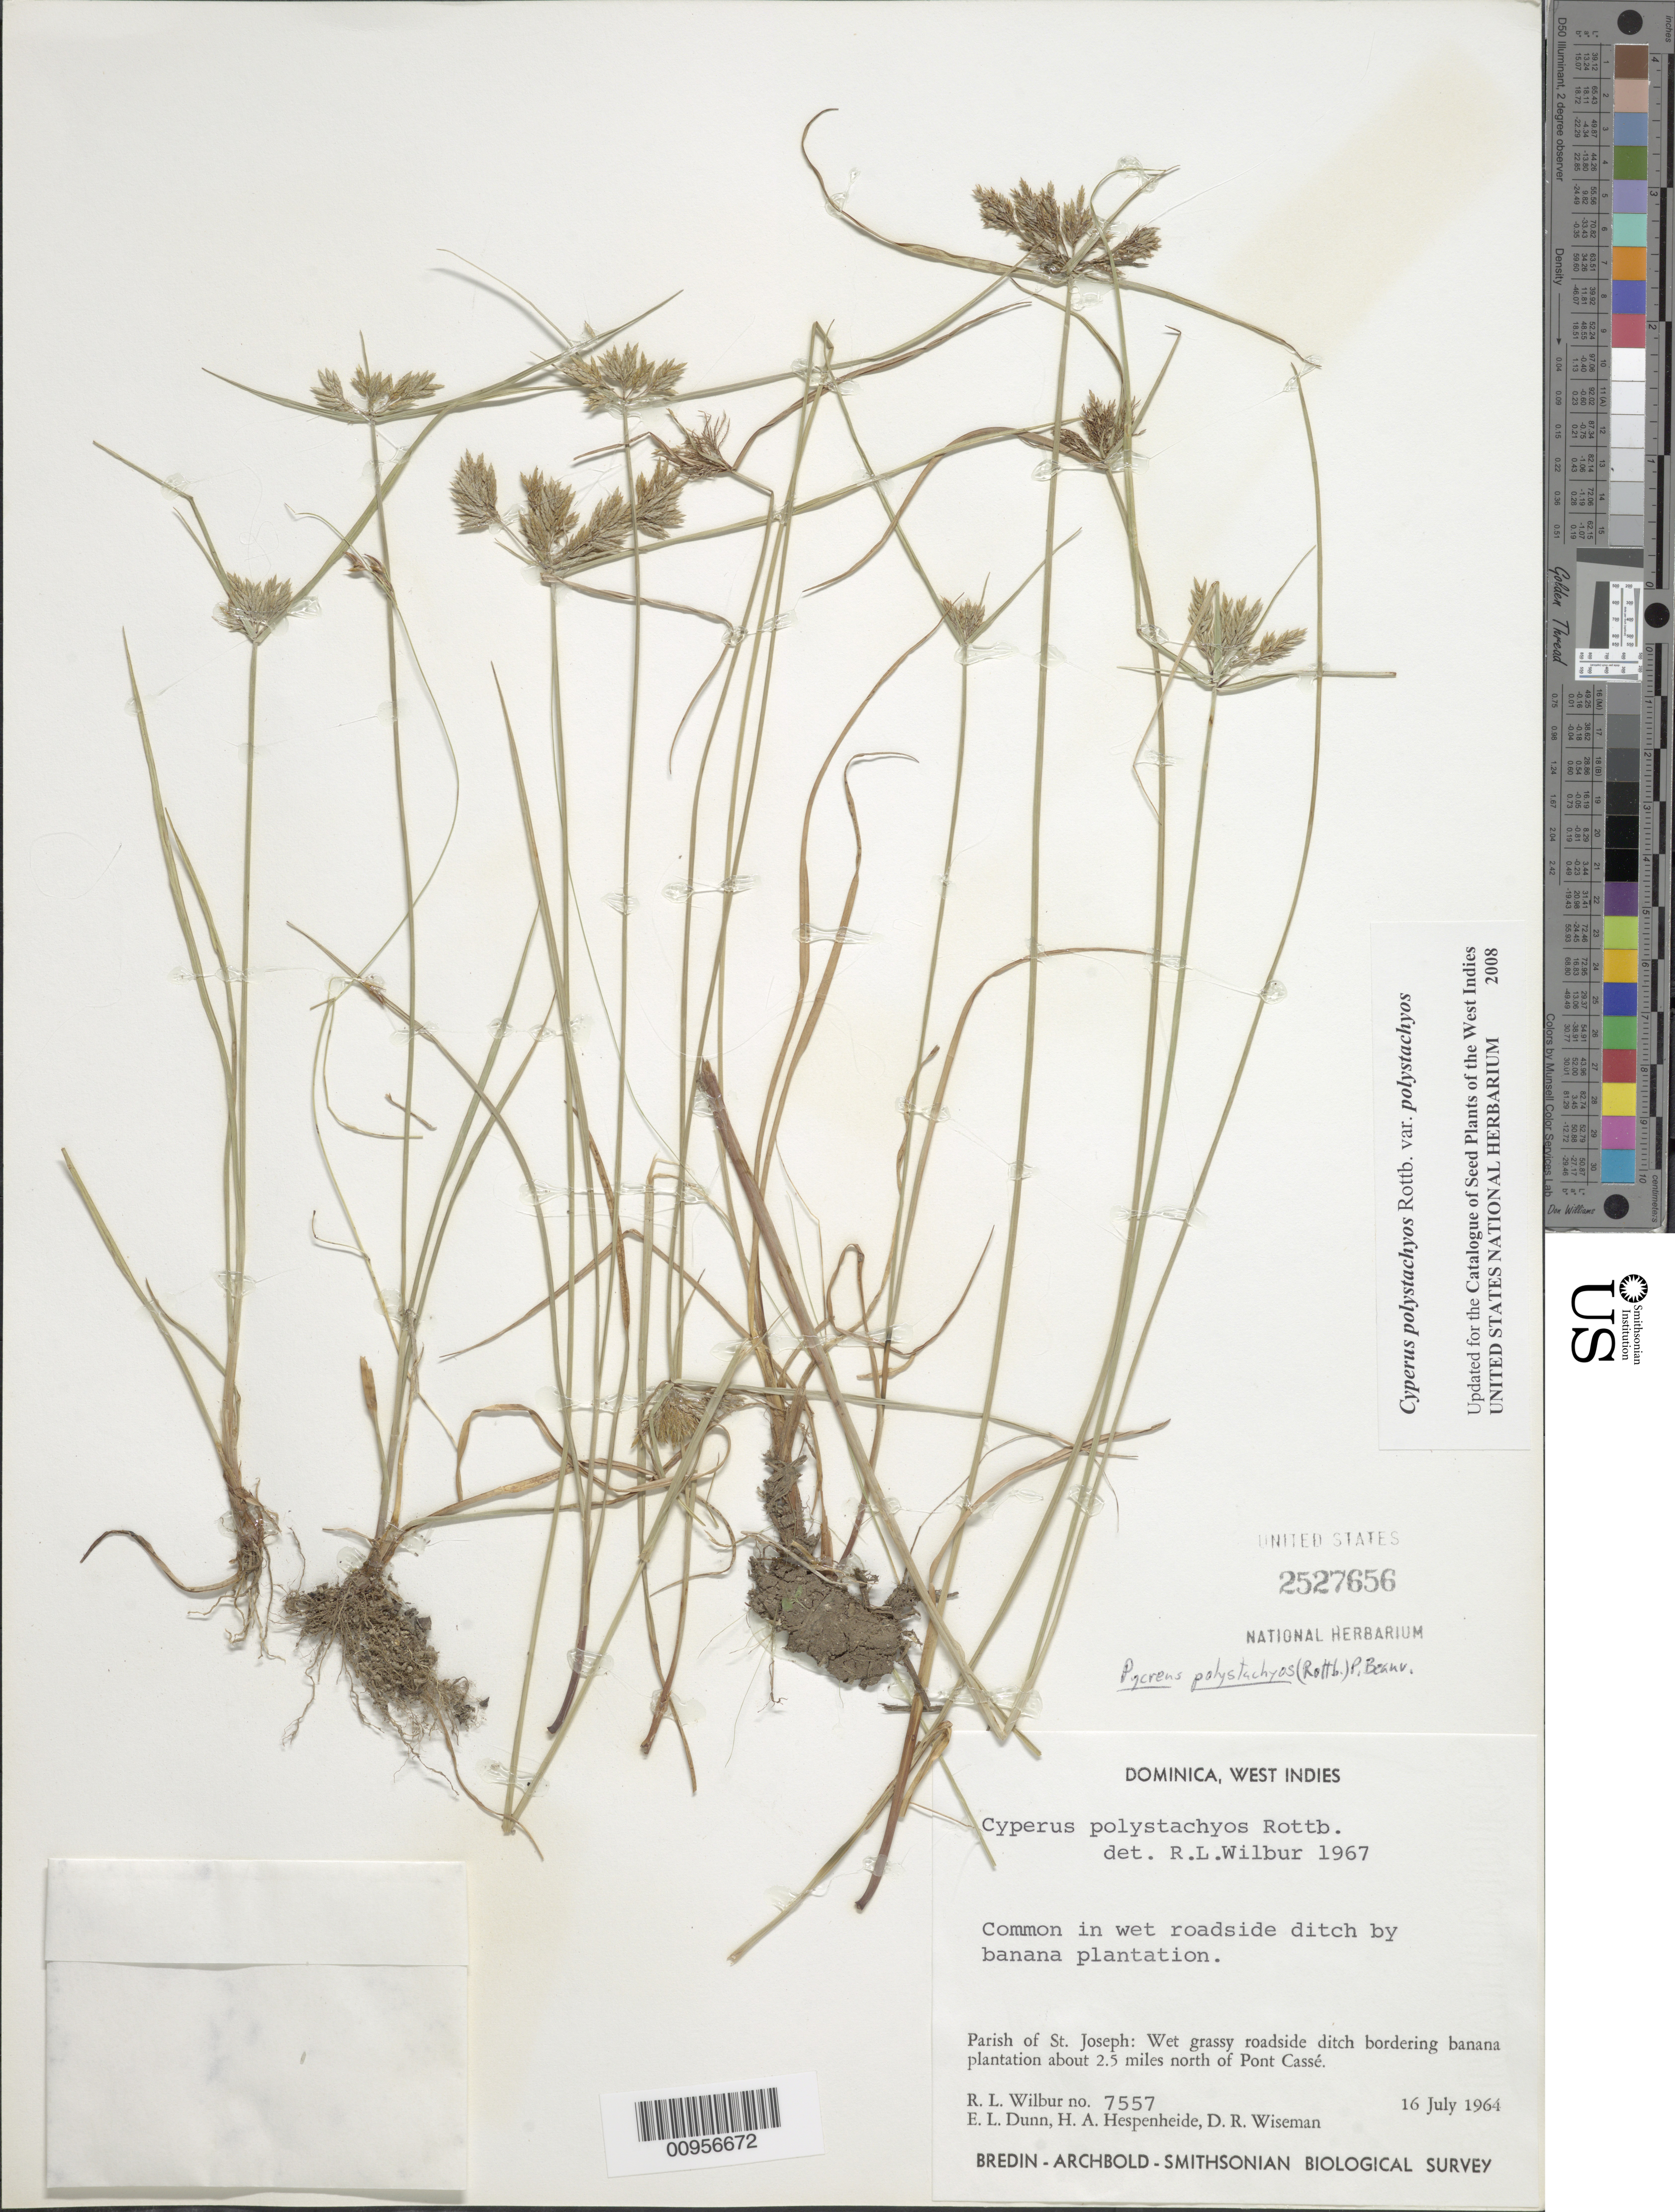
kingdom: Plantae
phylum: Tracheophyta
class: Liliopsida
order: Poales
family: Cyperaceae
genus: Cyperus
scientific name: Cyperus polystachyos var. polystachyos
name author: Rottb.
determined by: Strong, M. T., (US), Smithsonian Institution - National Museum of Natural History (UNITED STATES)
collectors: R. L. Wilbur, E. Dunn, H. A. Hespenheide & D. R. Wiseman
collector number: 7557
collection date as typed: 16 Jul 1964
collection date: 1964-07-16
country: Dominica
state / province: St. Joseph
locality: Roadside ditch bordering banana plantation about 2.5 miles N of Pont Cassé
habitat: Wet roadside ditch by banana plantation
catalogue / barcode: US 2527656